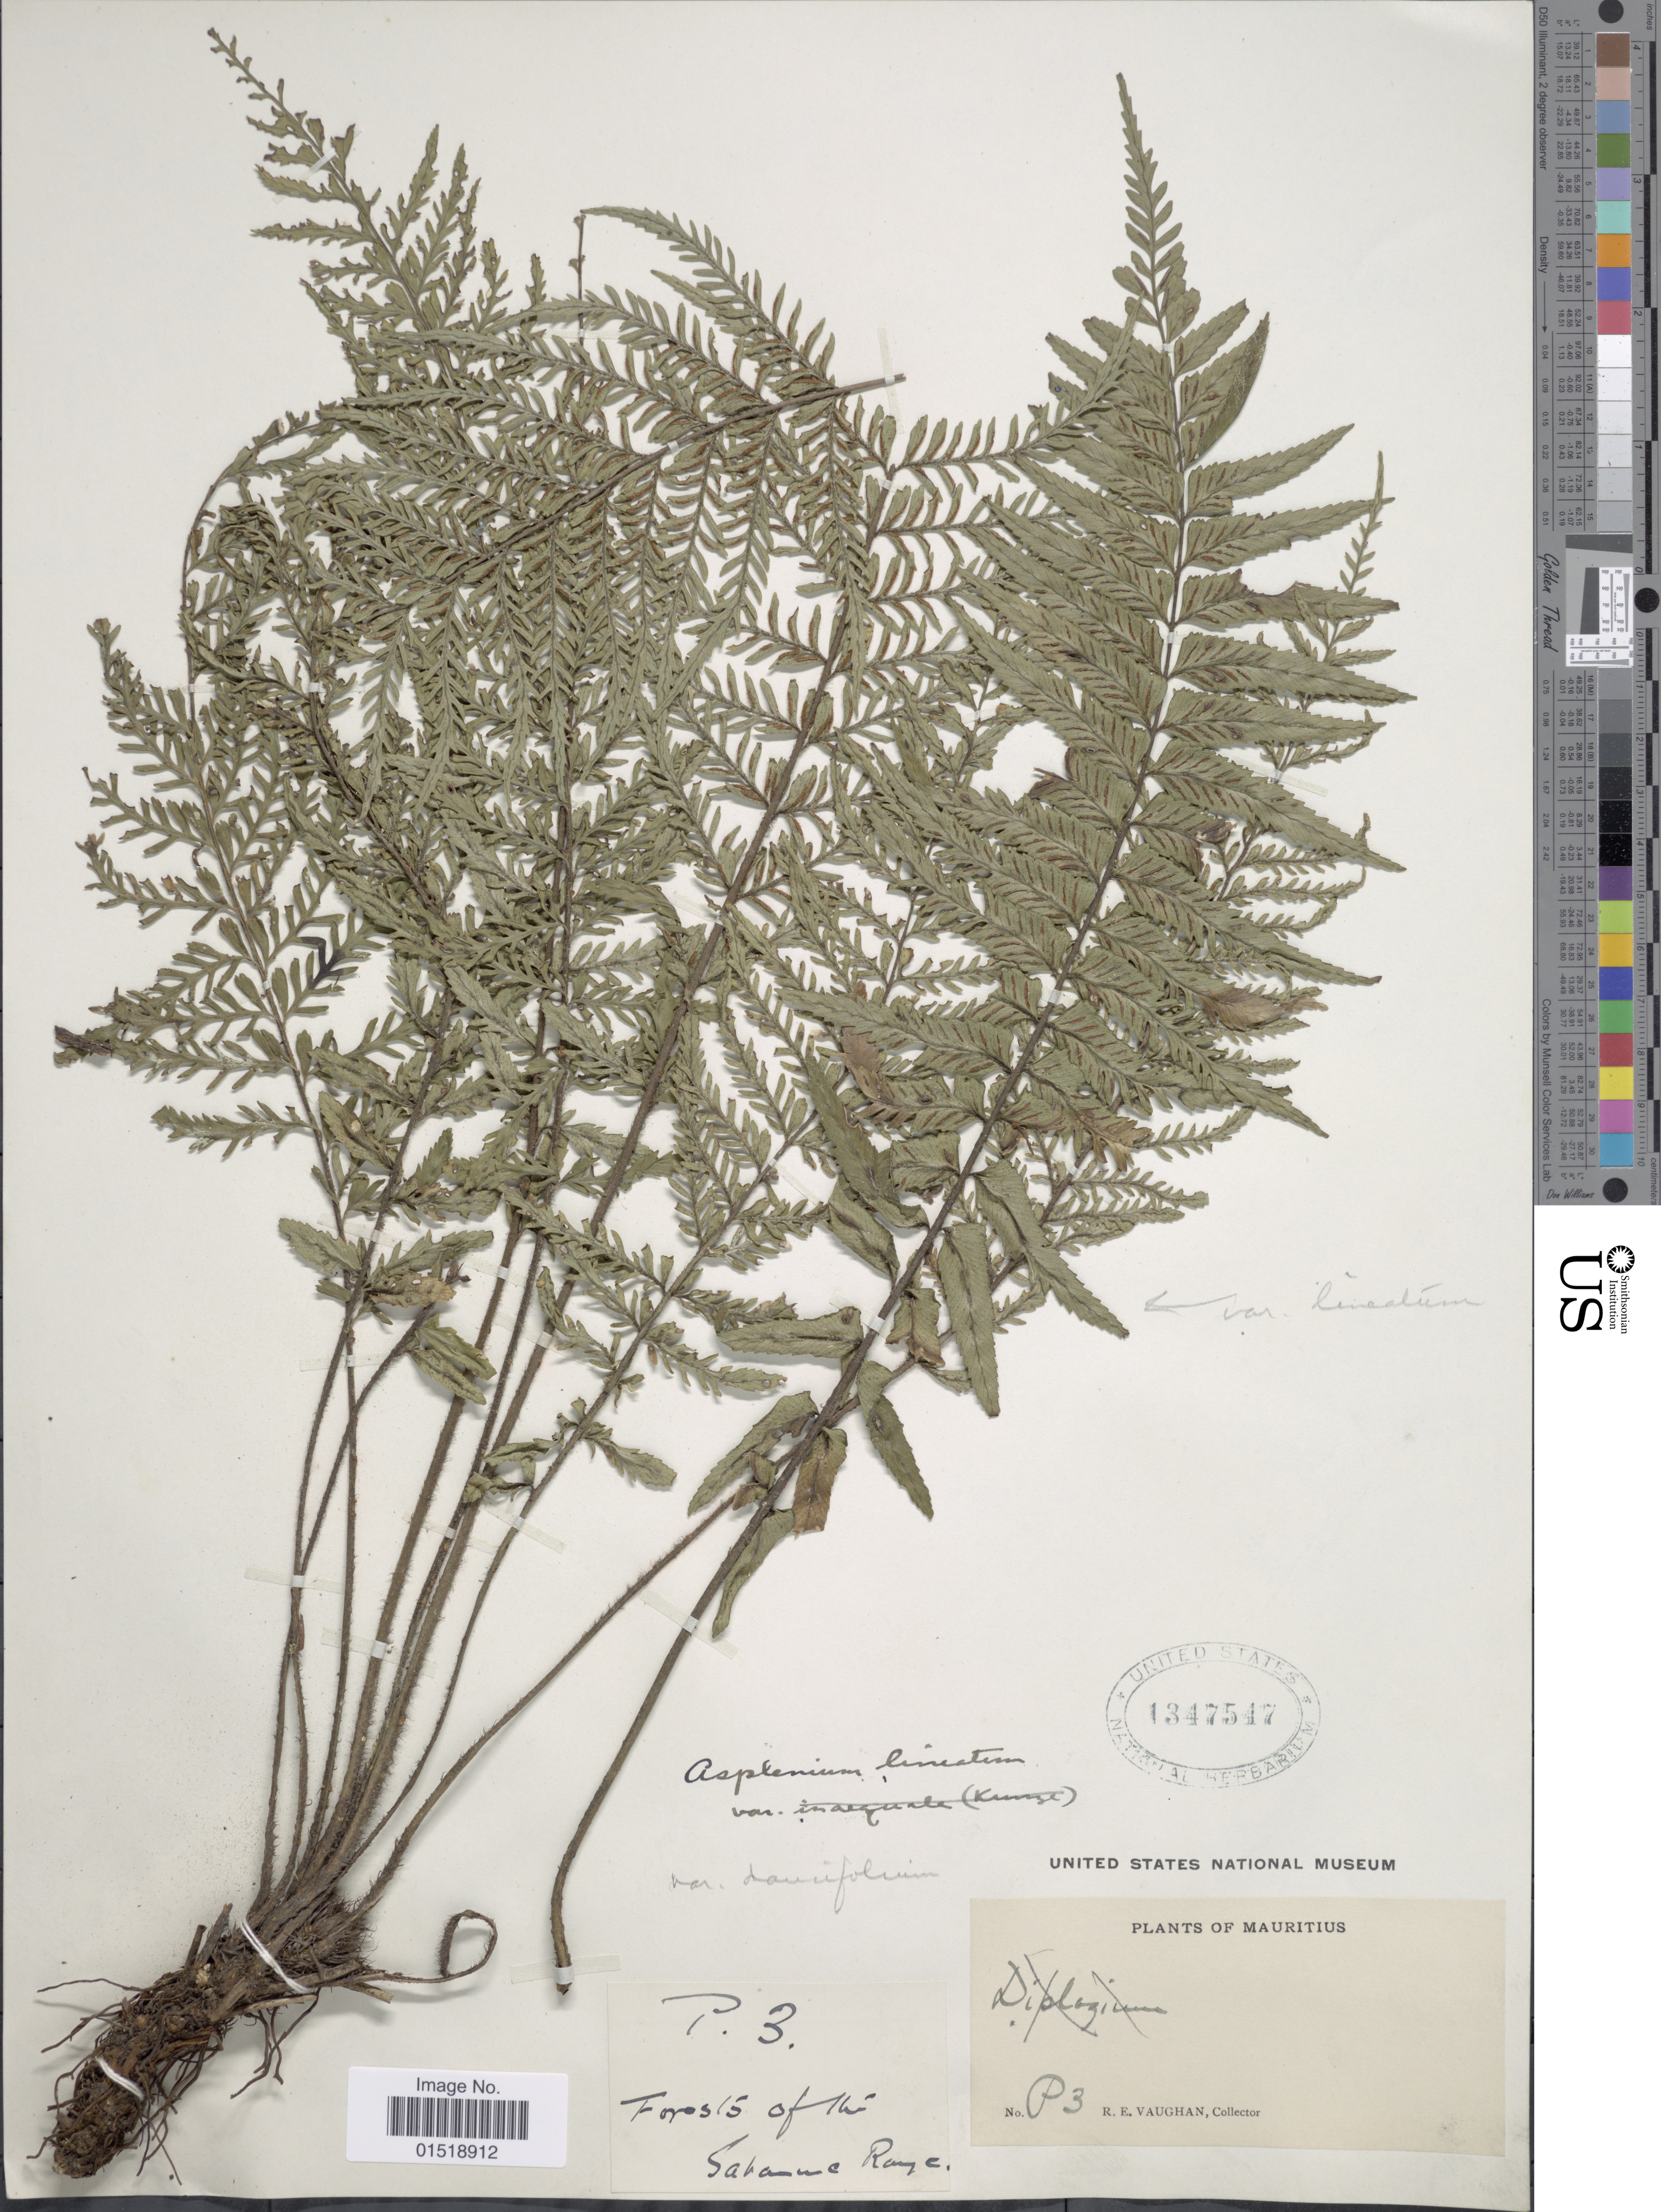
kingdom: Plantae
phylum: Tracheophyta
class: Polypodiopsida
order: Polypodiales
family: Aspleniaceae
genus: Asplenium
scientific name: Asplenium daucifolium var. daucifolium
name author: Lam.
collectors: R. Vaughan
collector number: P3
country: Mauritius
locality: Forests of the Sabanna Range. [interpreted]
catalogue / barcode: US 1347547